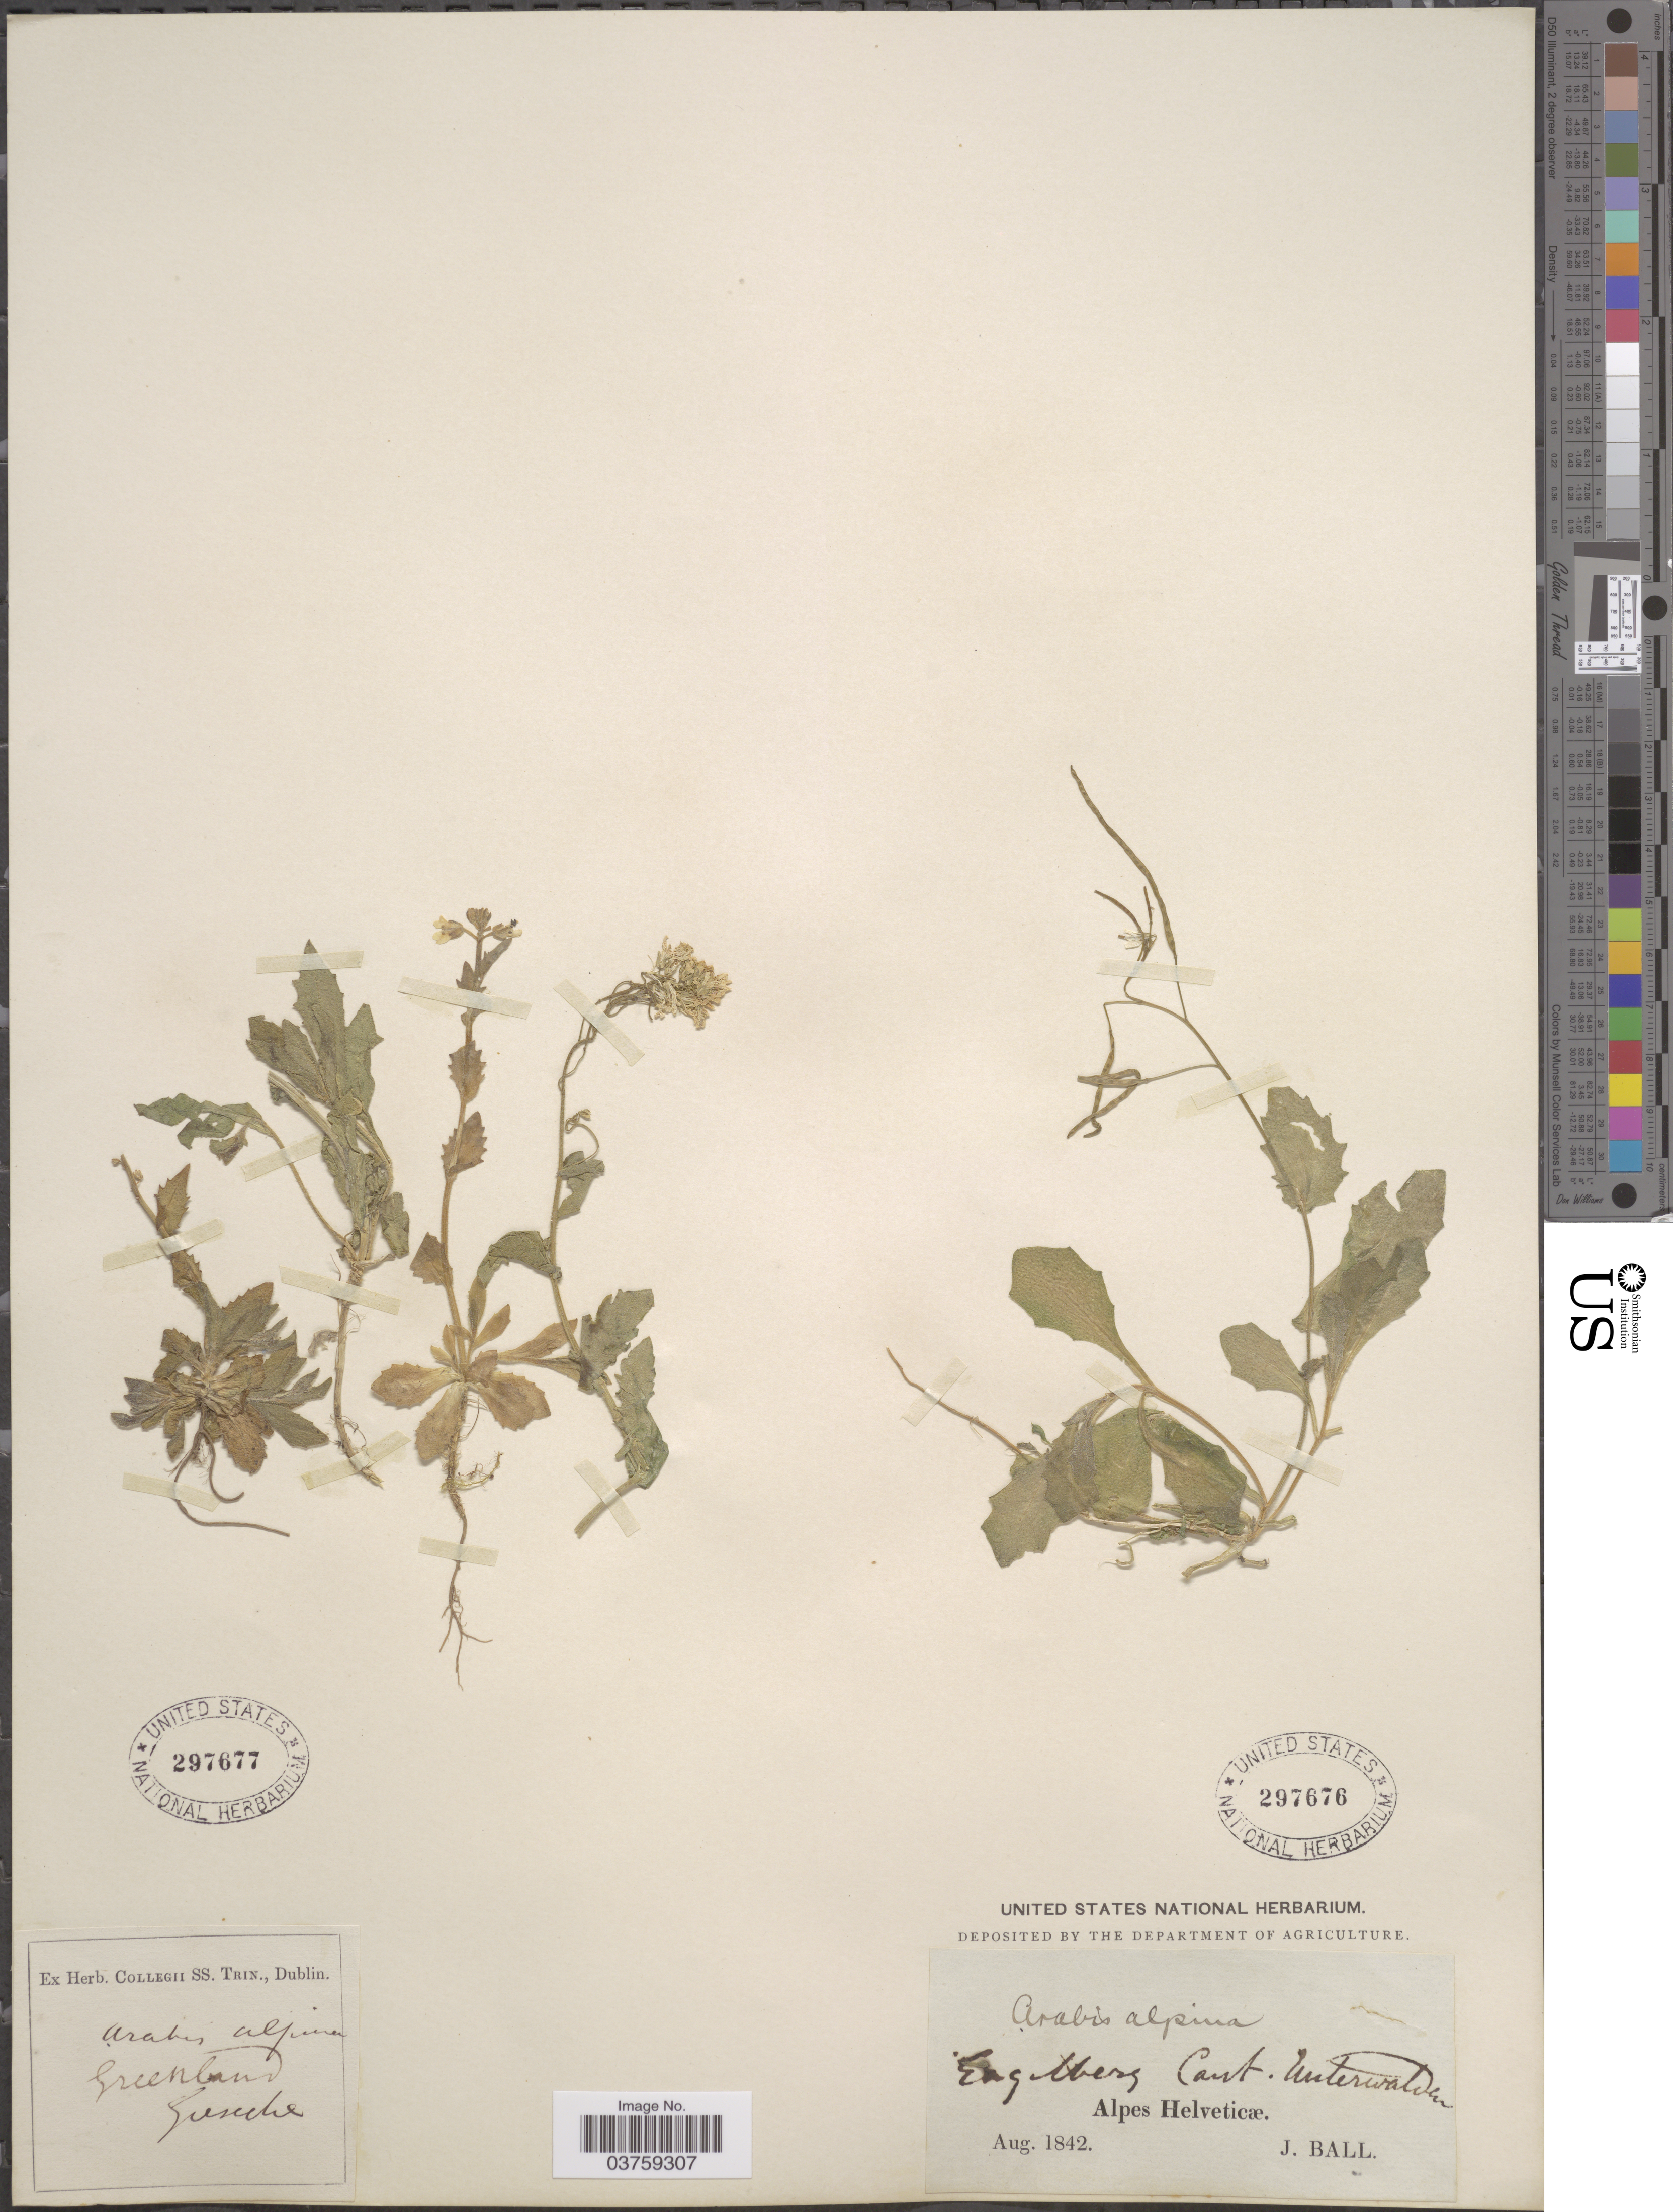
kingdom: Plantae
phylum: Tracheophyta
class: Magnoliopsida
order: Brassicales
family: Brassicaceae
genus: Arabis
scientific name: Arabis alpina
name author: L.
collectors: ex Herb. Collegii SS. Trin.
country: Greenland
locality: Gusche [interpreted].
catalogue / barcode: US 297677-2